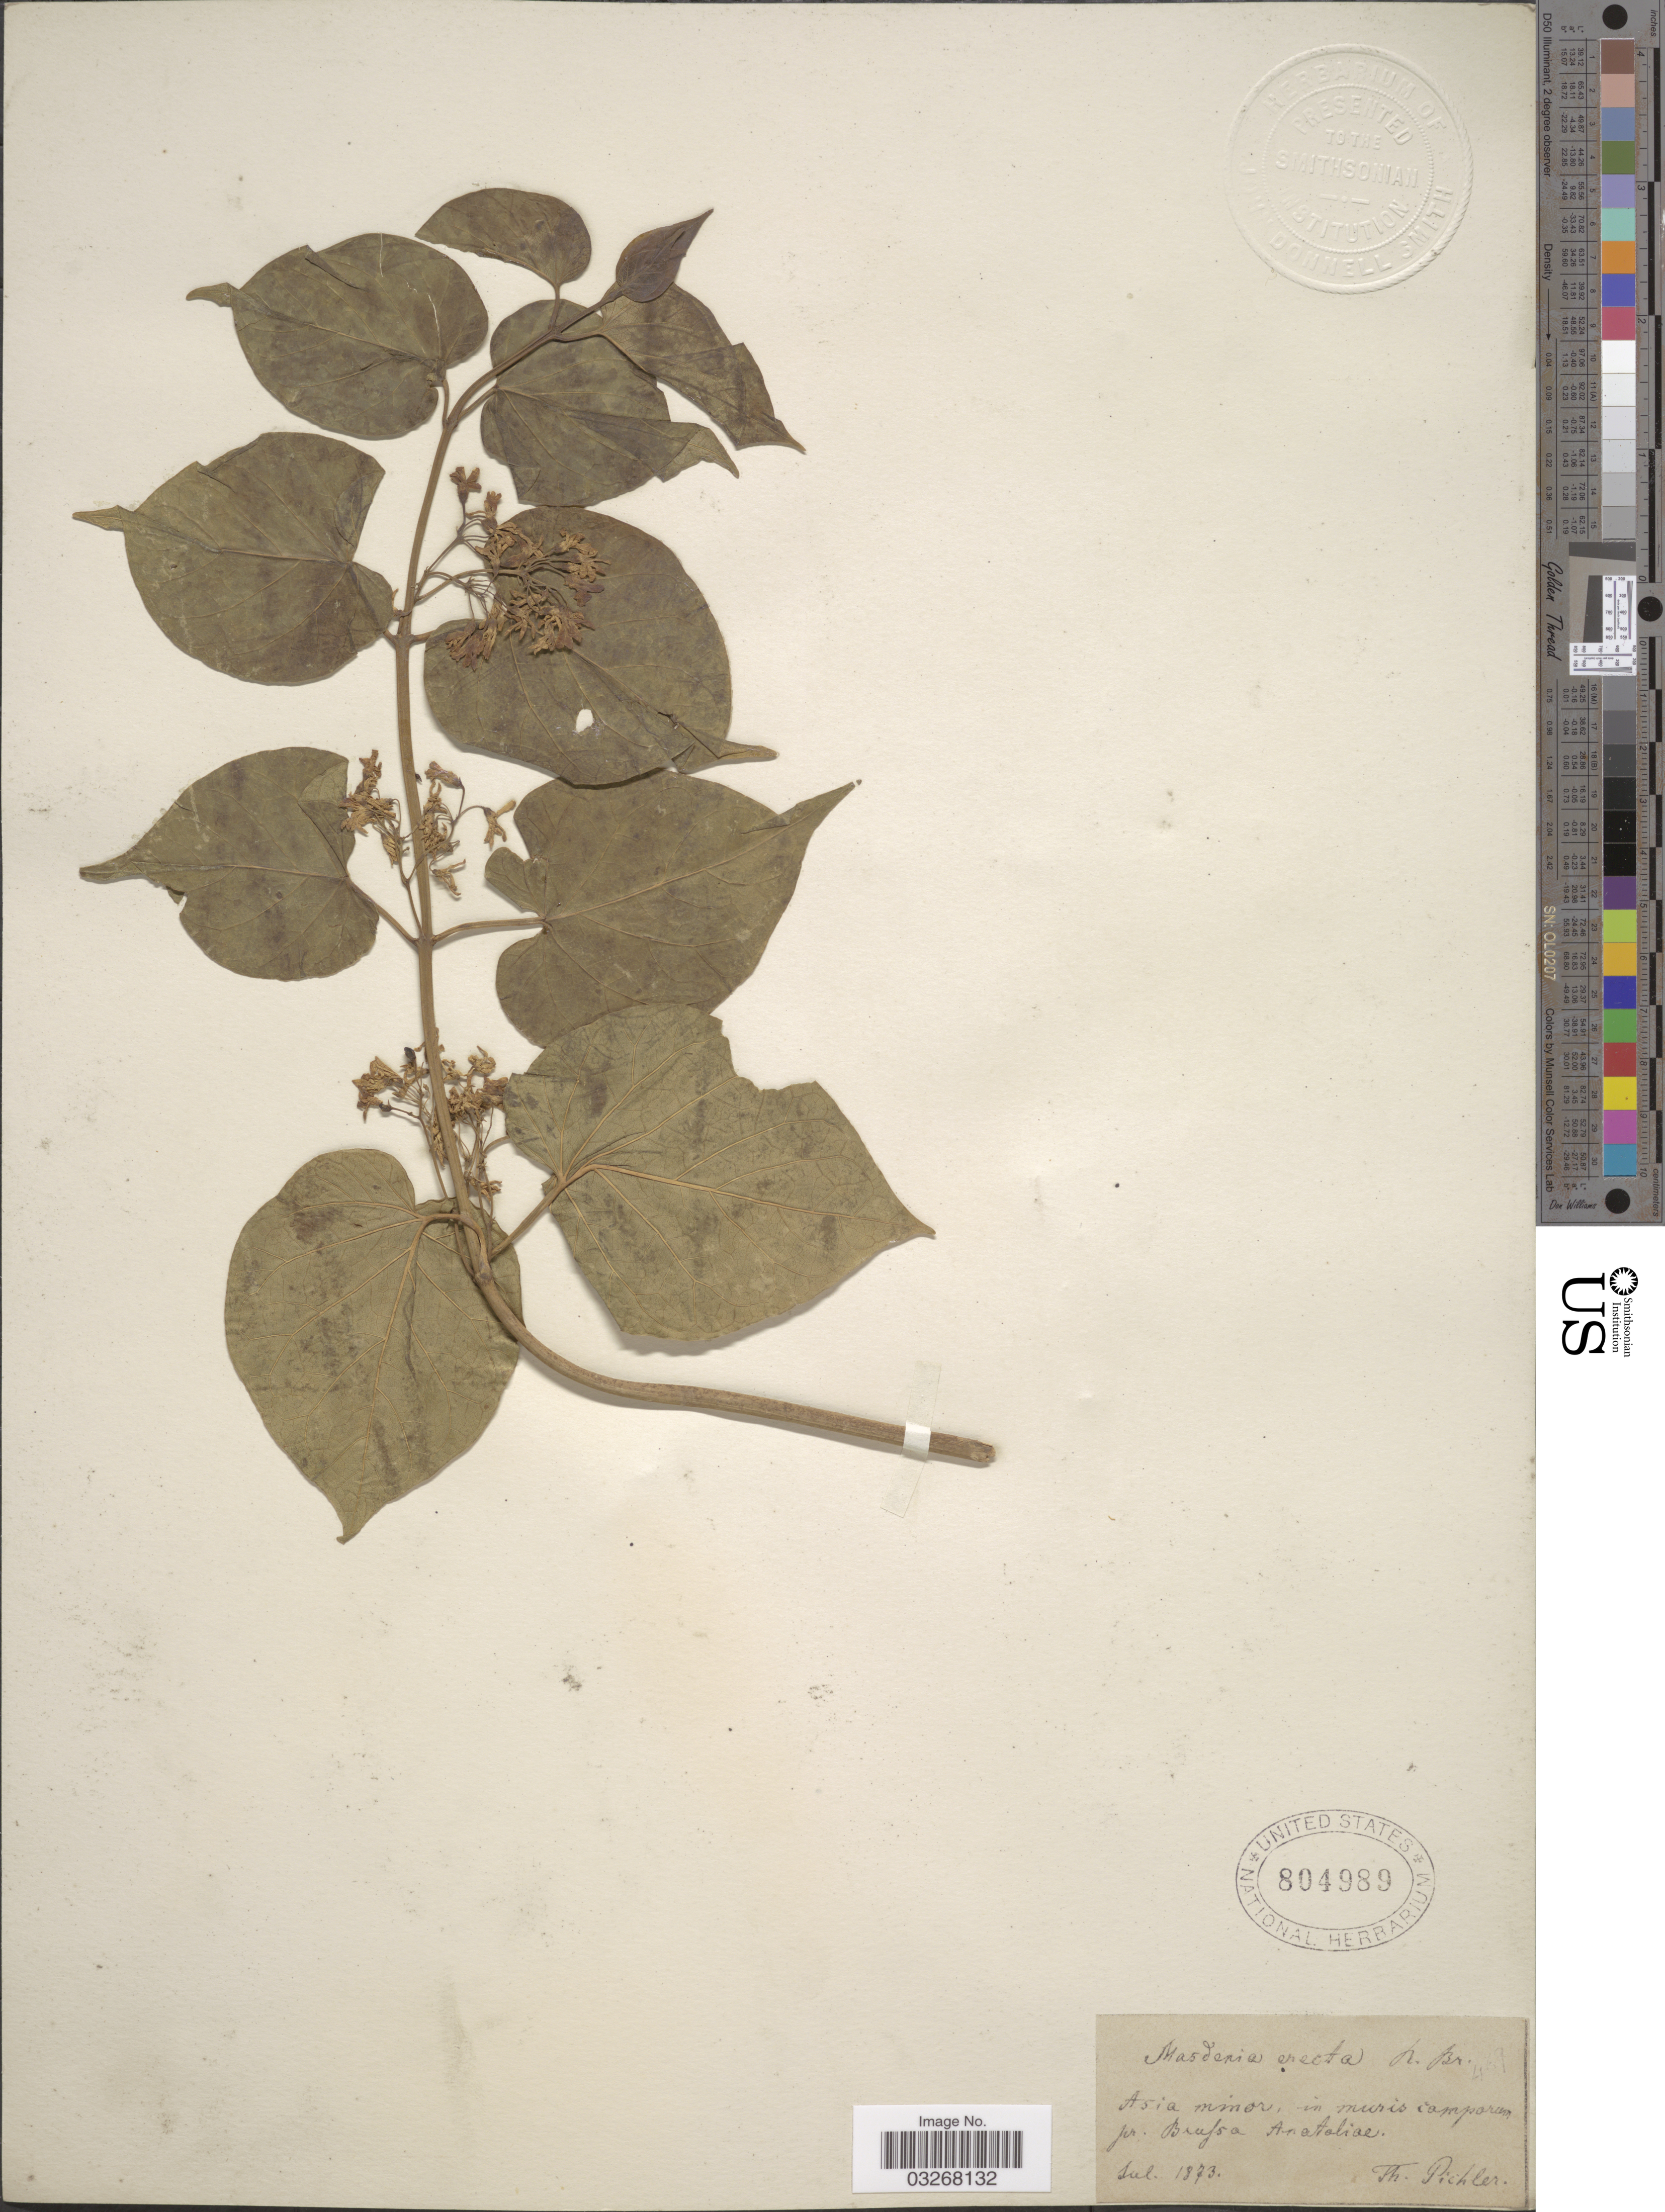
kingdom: Plantae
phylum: Tracheophyta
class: Magnoliopsida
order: Gentianales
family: Apocynaceae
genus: Marsdenia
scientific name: Marsdenia erecta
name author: R. Br.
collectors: T. Pichler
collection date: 1873-07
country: Turkey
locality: Asia minor, in muris [interpreted] camporum [interpreted] pr. Brufsa Anatolia.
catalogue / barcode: US 804989